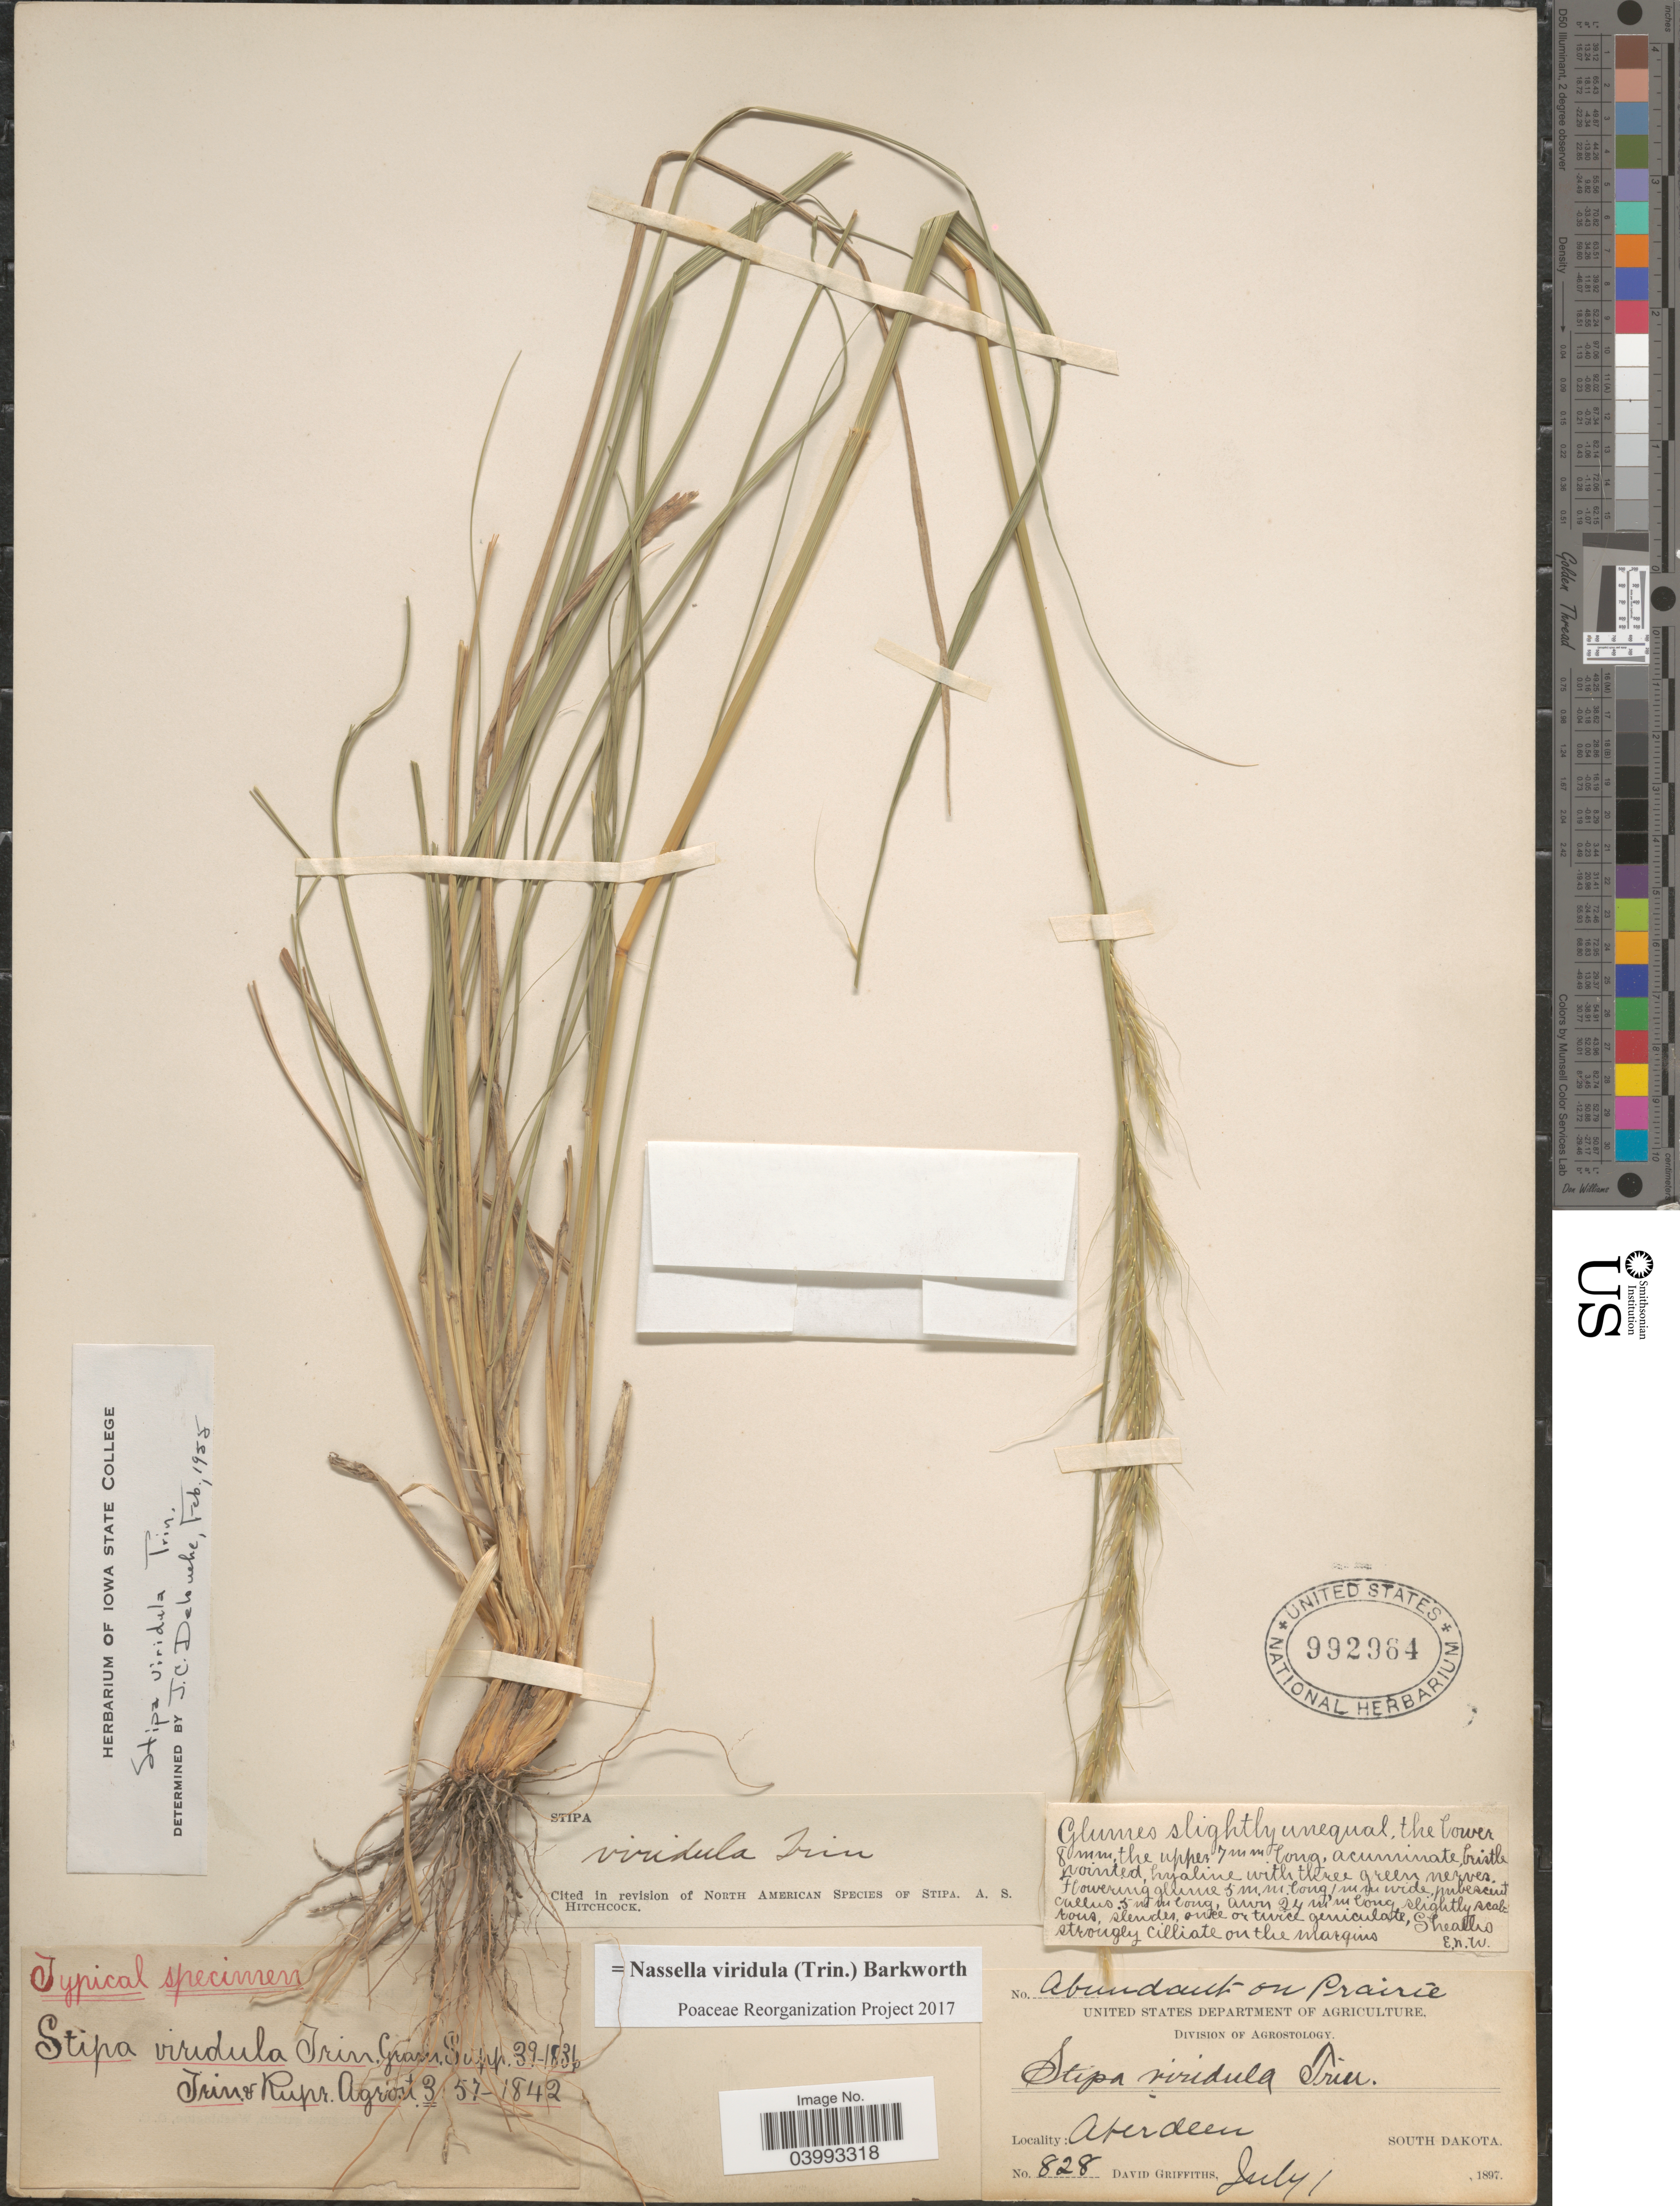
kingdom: Plantae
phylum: Tracheophyta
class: Liliopsida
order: Poales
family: Poaceae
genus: Nassella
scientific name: Nassella viridula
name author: (Trin.) Barkworth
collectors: D. Griffiths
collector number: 828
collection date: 1897-07-01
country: United States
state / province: South Dakota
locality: Aberdeen.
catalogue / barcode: US 992964